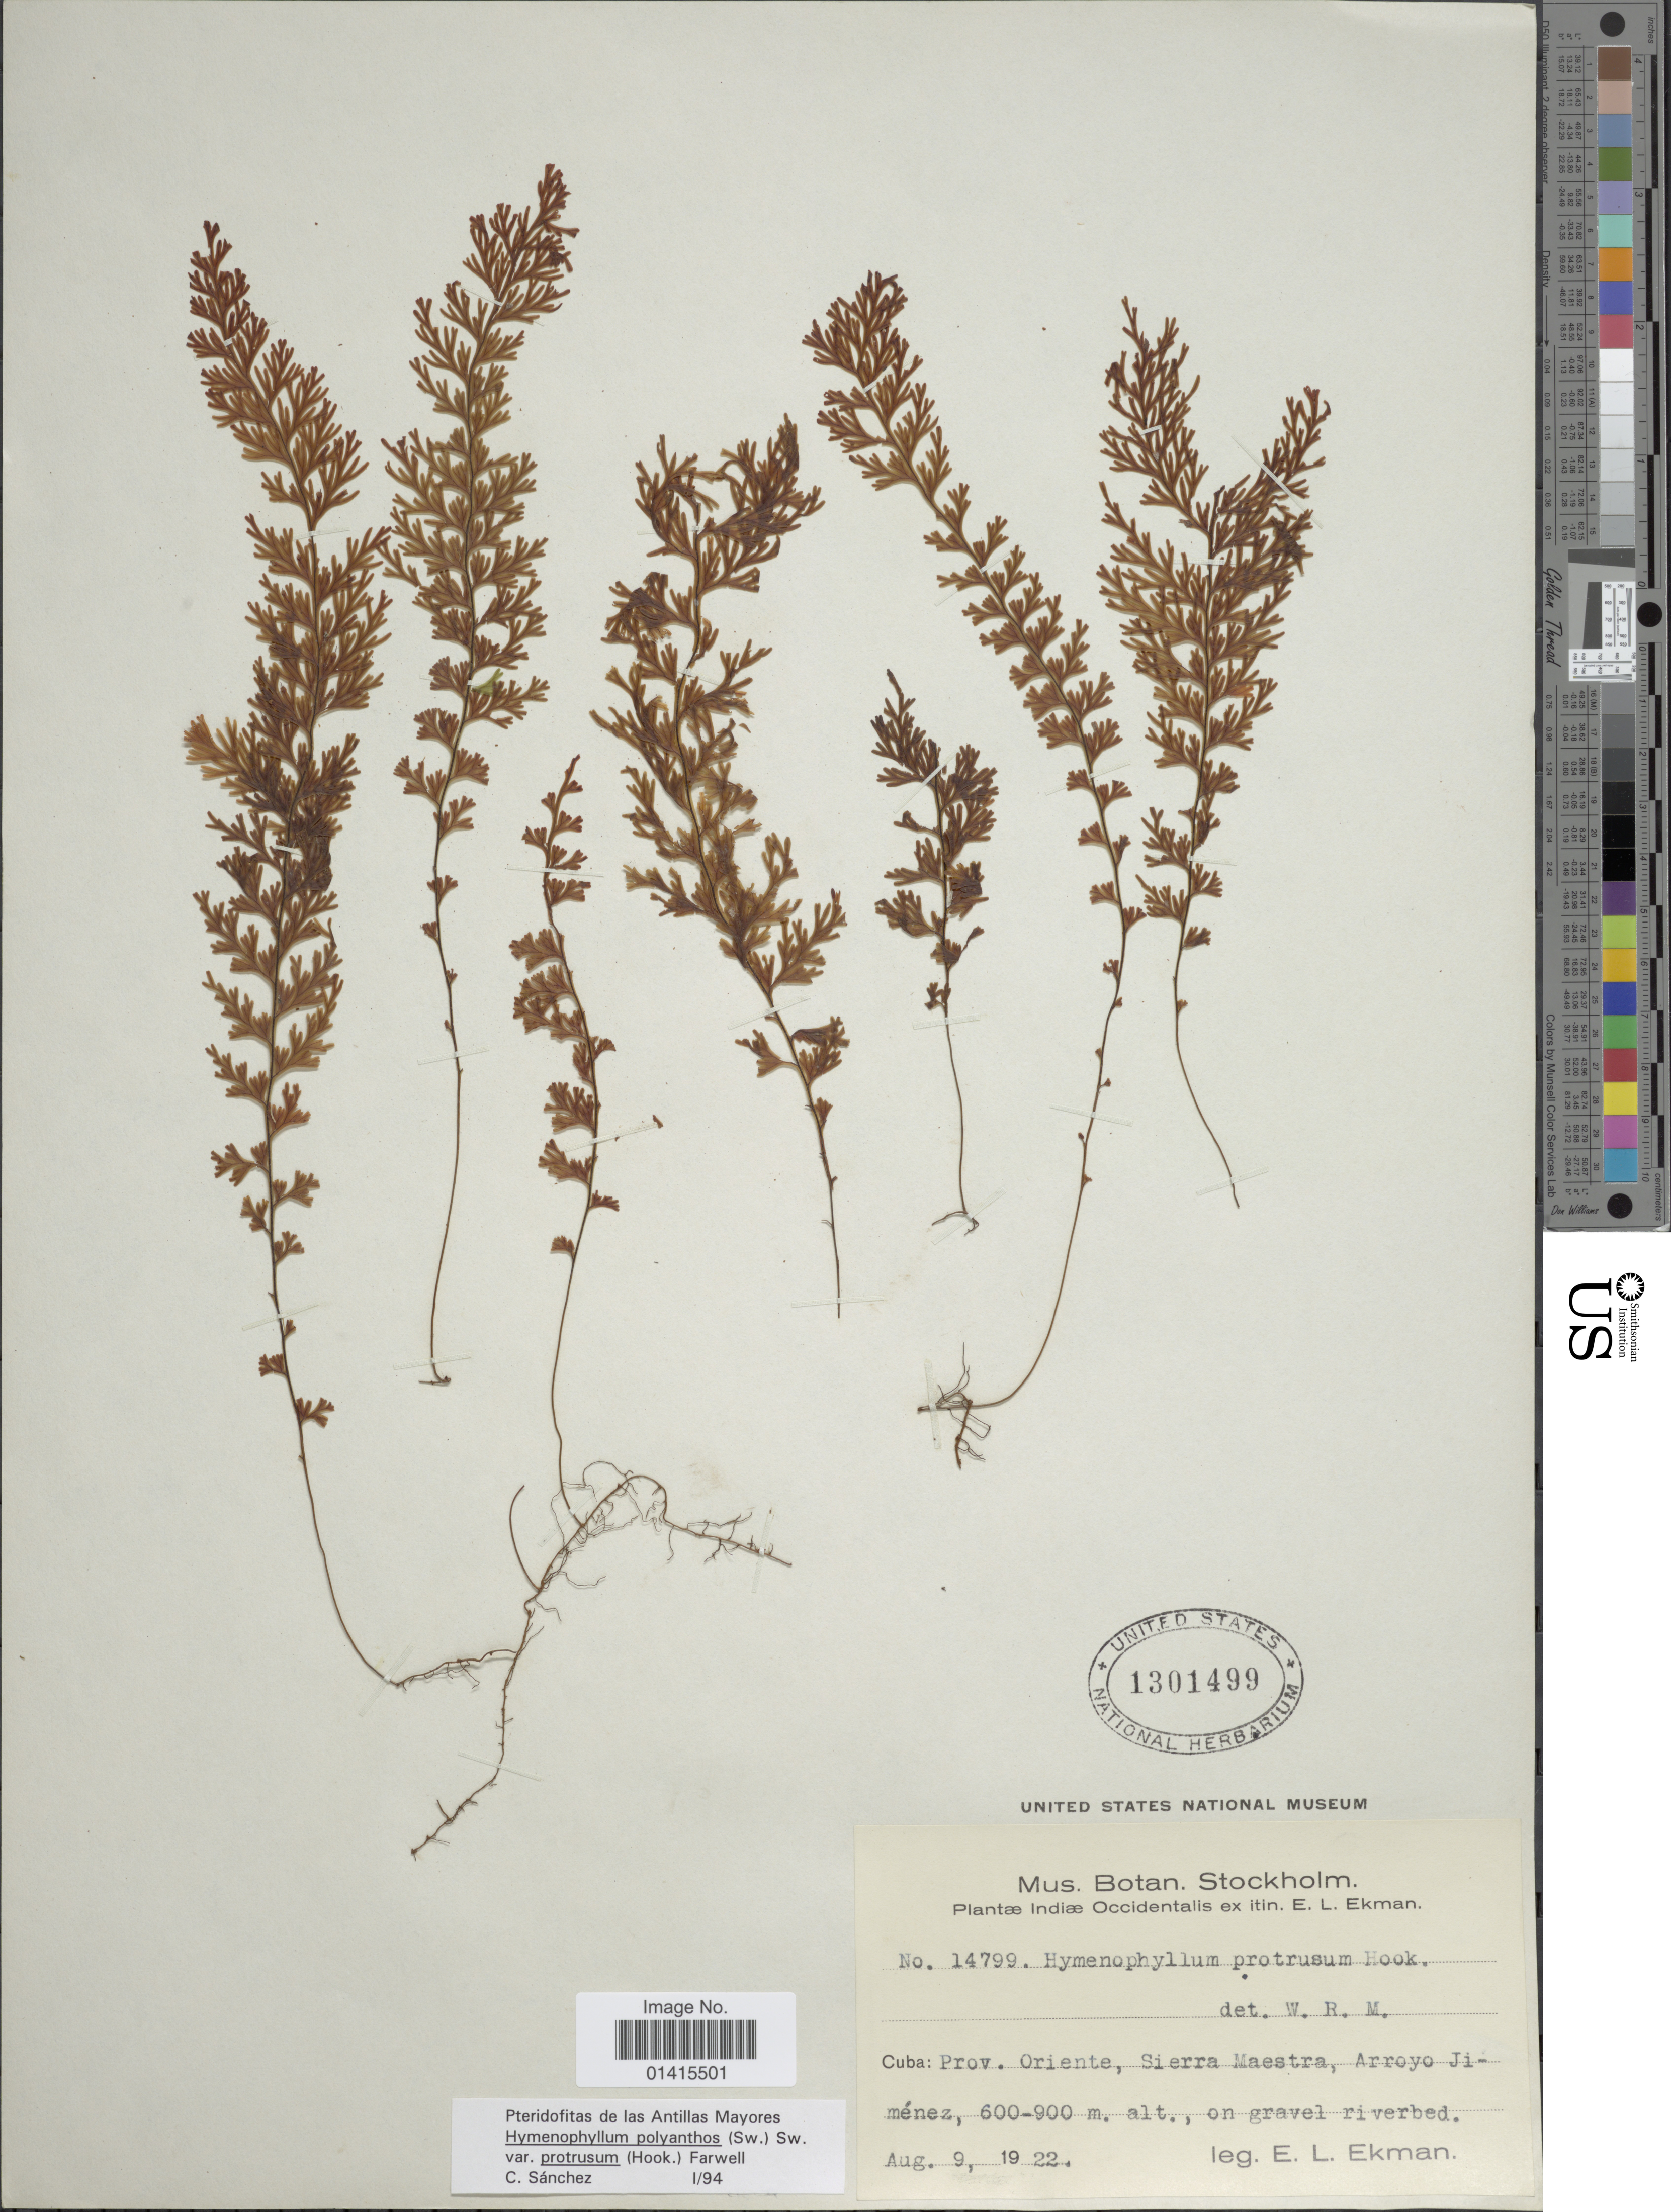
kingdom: Plantae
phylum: Tracheophyta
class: Polypodiopsida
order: Hymenophyllales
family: Hymenophyllaceae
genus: Hymenophyllum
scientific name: Hymenophyllum polyanthos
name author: (Sw.) Sw.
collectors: E. L. Ekman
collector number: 14799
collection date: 1922-08-09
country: Cuba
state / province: Oriente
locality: Cuba: prov. Oriente, Sierra Maestra, Arroyo Jiménez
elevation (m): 600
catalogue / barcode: US 1301499